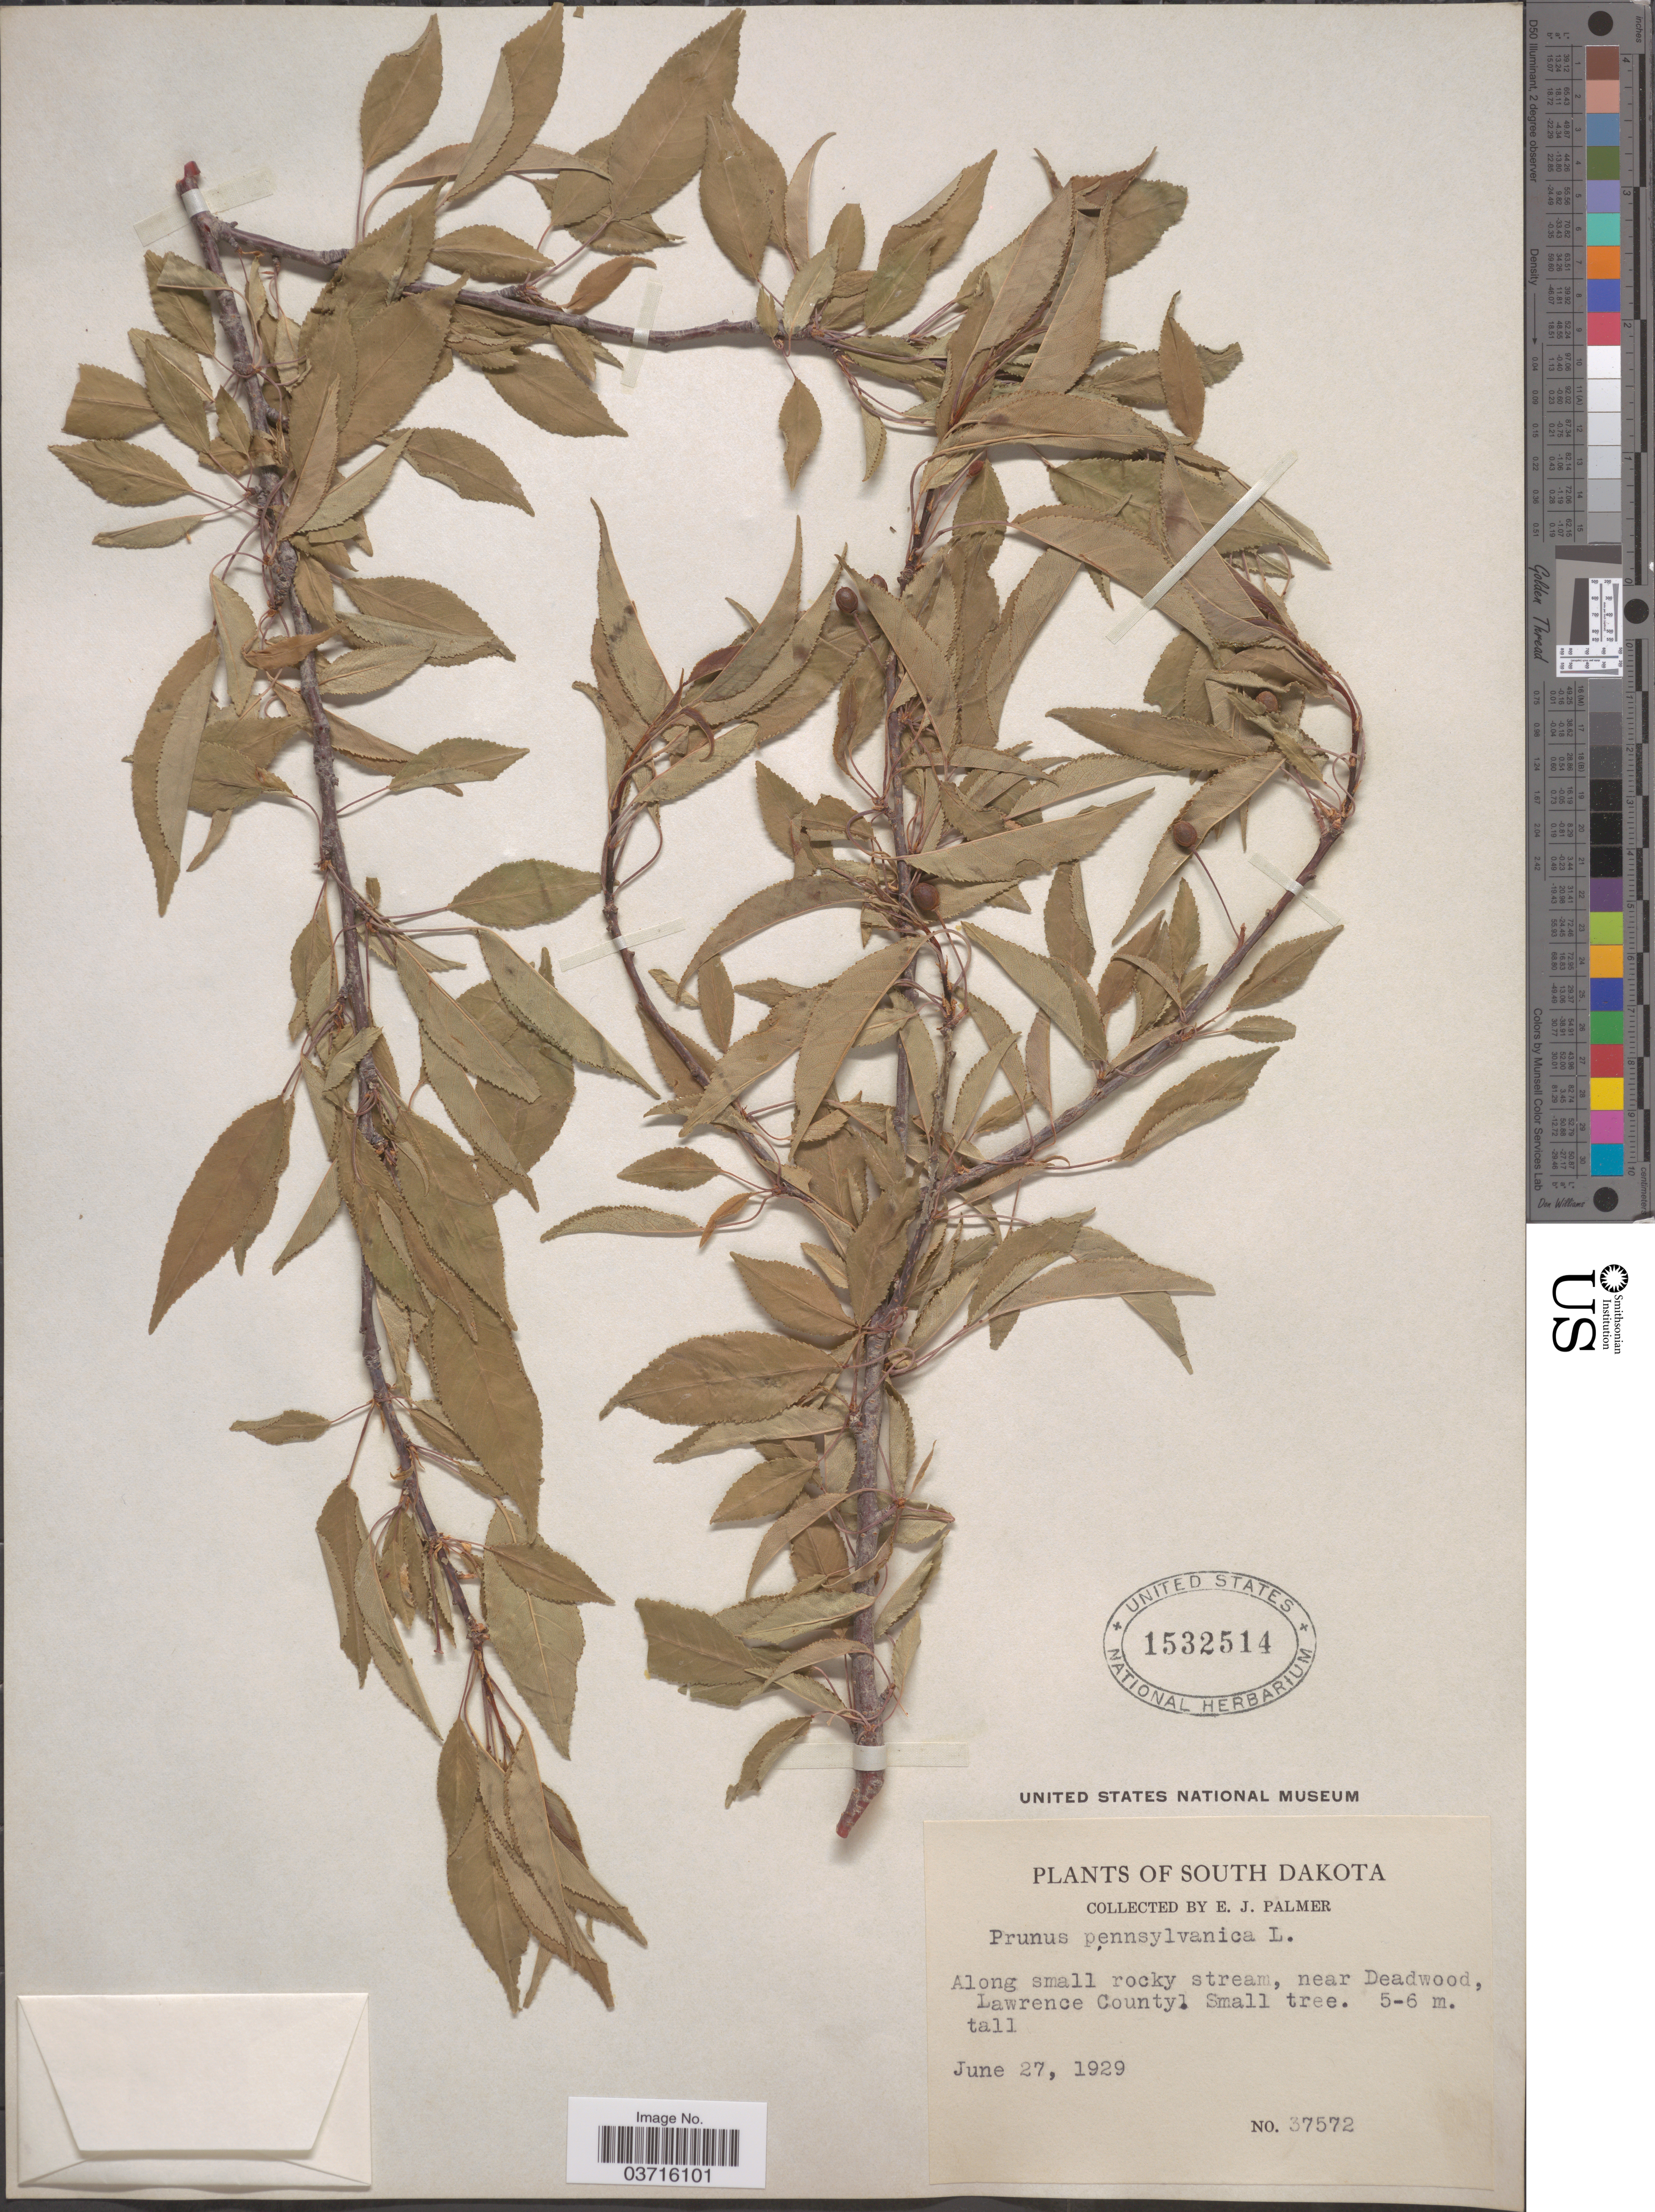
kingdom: Plantae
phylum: Tracheophyta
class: Magnoliopsida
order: Rosales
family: Rosaceae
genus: Prunus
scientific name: Prunus pensylvanica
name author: L. f.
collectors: E. J. Palmer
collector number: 37572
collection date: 1929-06-27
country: United States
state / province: South Dakota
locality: Along small rocky stream, near Deadwood, Lawrence County.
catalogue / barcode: US 1532514